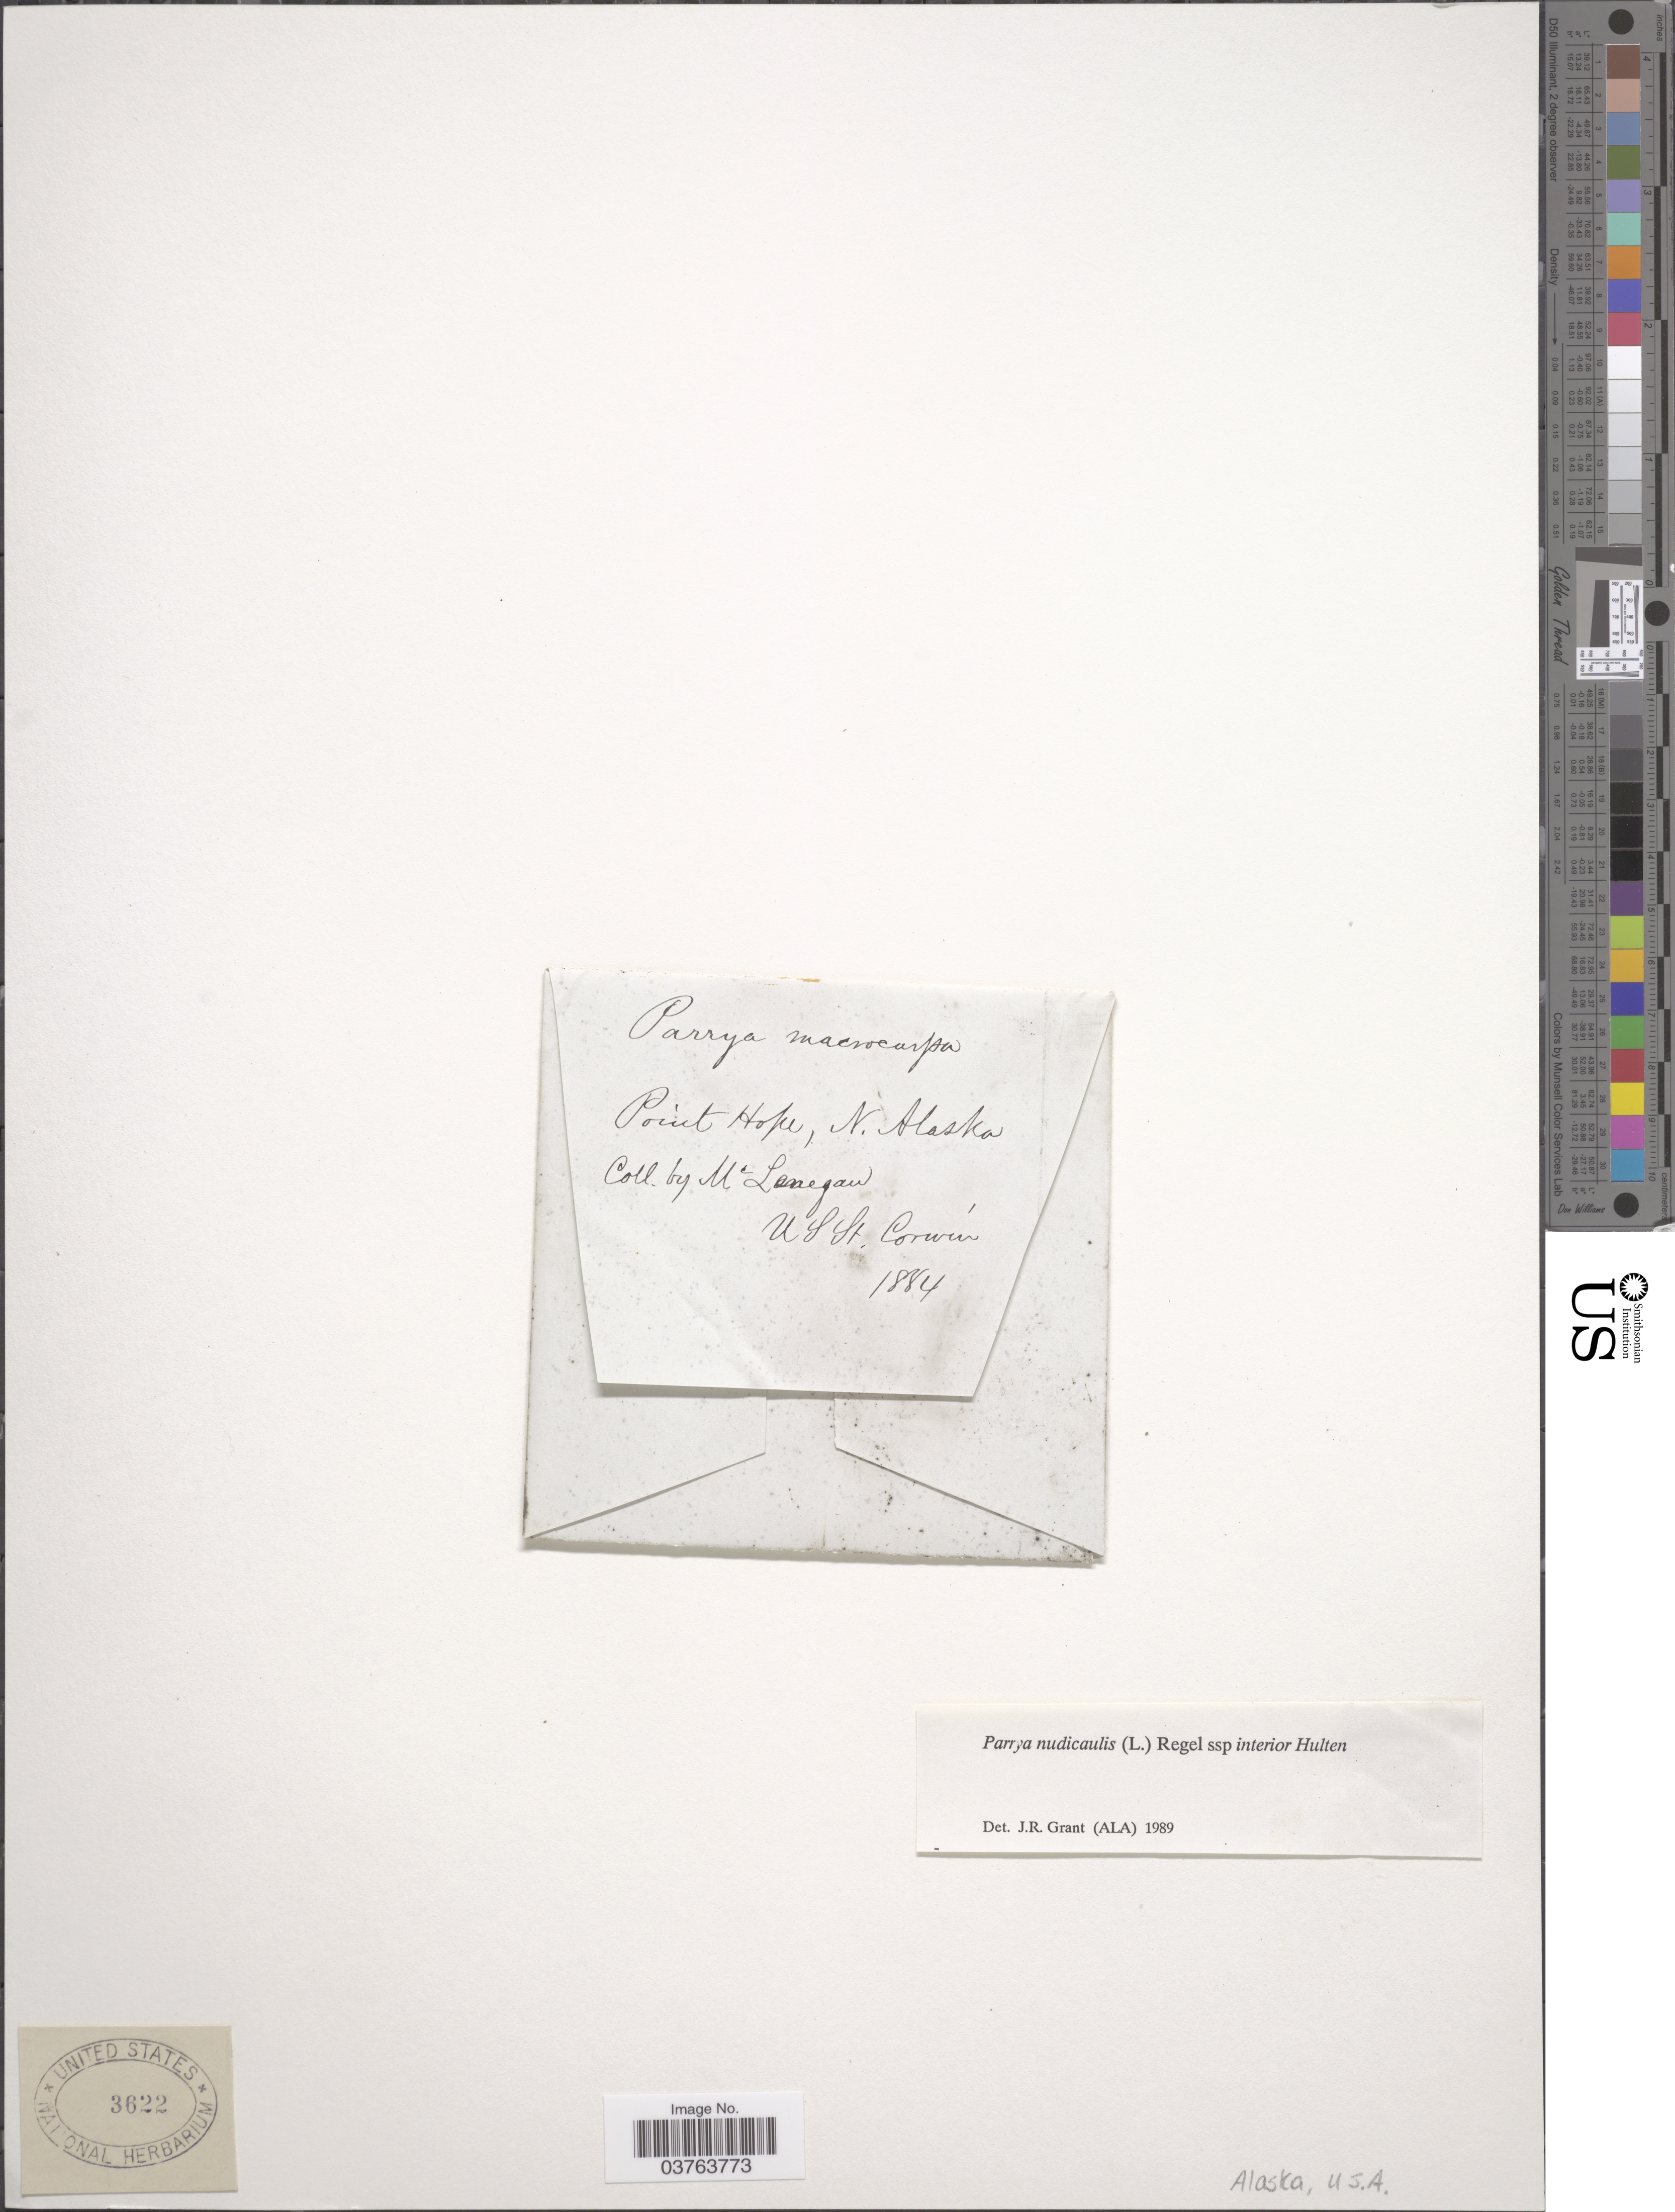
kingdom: Plantae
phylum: Tracheophyta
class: Magnoliopsida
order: Brassicales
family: Brassicaceae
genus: Parrya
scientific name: Parrya nudicaulis subsp. interior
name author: Hultén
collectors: McLenegan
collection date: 1884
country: United States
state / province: Alaska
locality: Point Hope, N. Alaska.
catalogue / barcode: US 3622